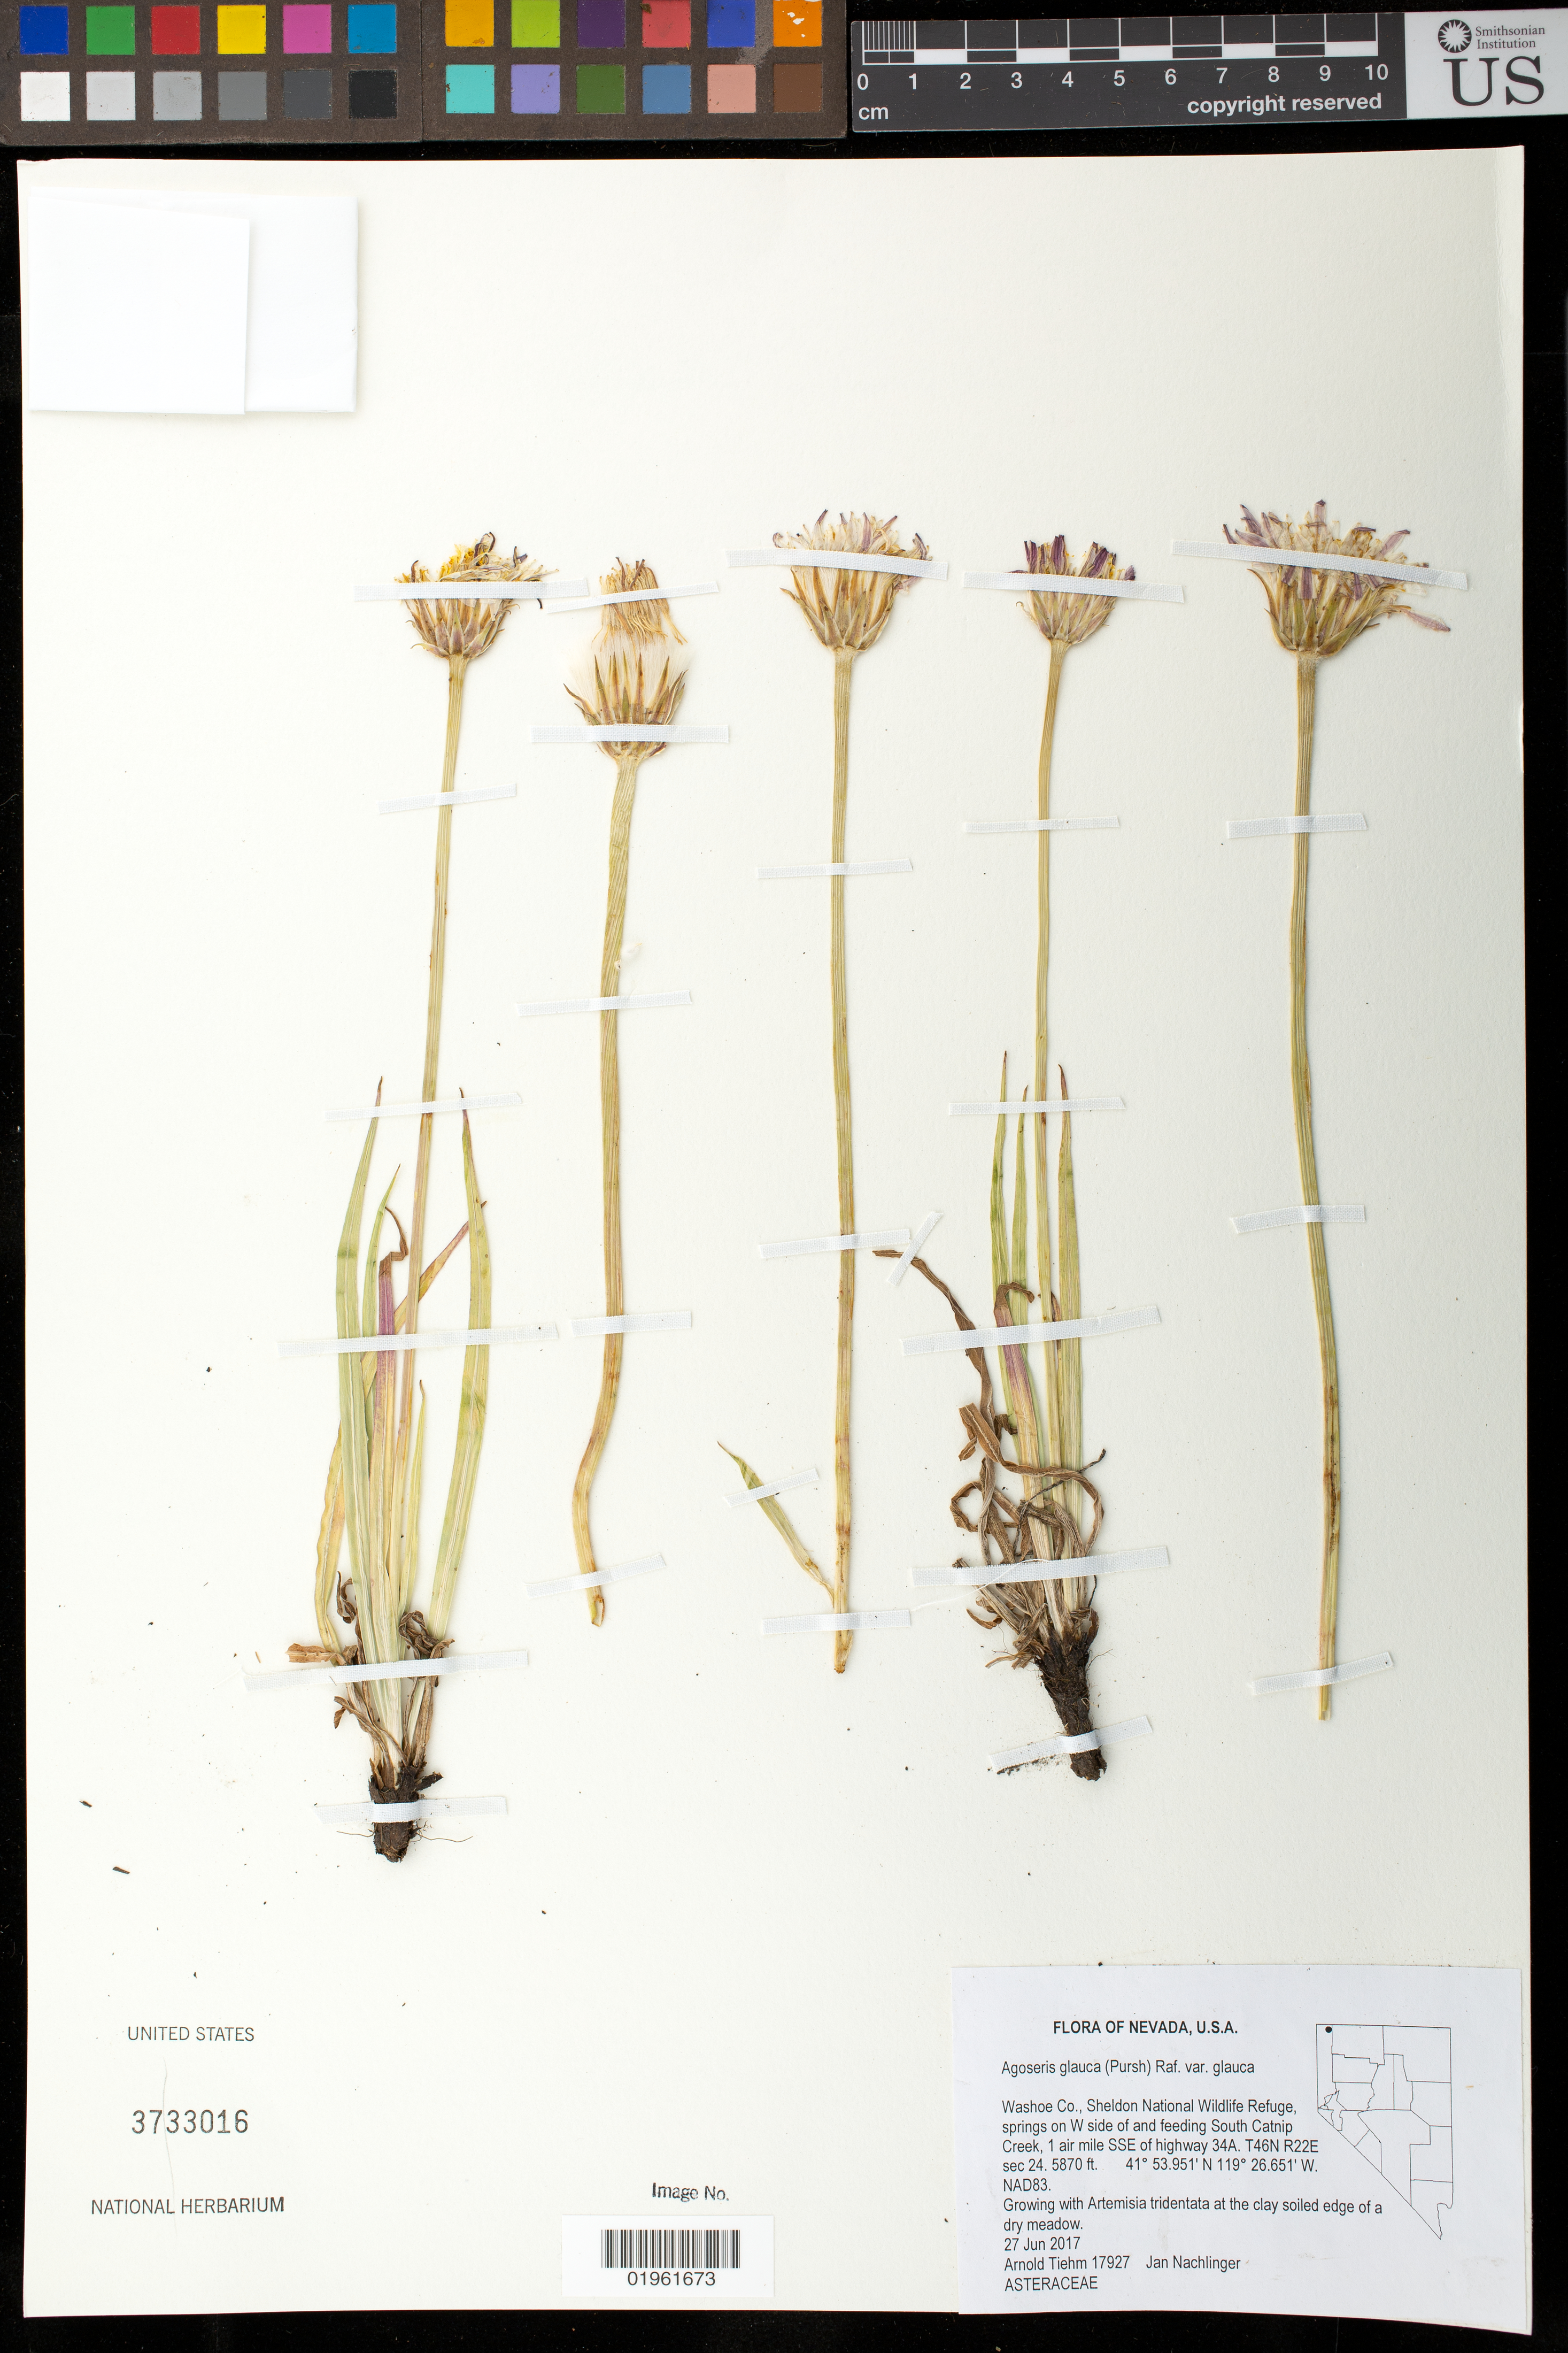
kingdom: Plantae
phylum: Tracheophyta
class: Magnoliopsida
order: Asterales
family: Asteraceae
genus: Agoseris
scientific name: Agoseris glauca var. glauca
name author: (Pursh) Raf.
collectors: A. Tiehm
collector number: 17927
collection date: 2017-06-27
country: United States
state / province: Nevada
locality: Washoe Co., Sheldon National Wildlife Refuge, springs on W side of and feeding South Catnip Creek, 1 air mile SSE of highway 34A.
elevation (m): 1789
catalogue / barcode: US 3733016